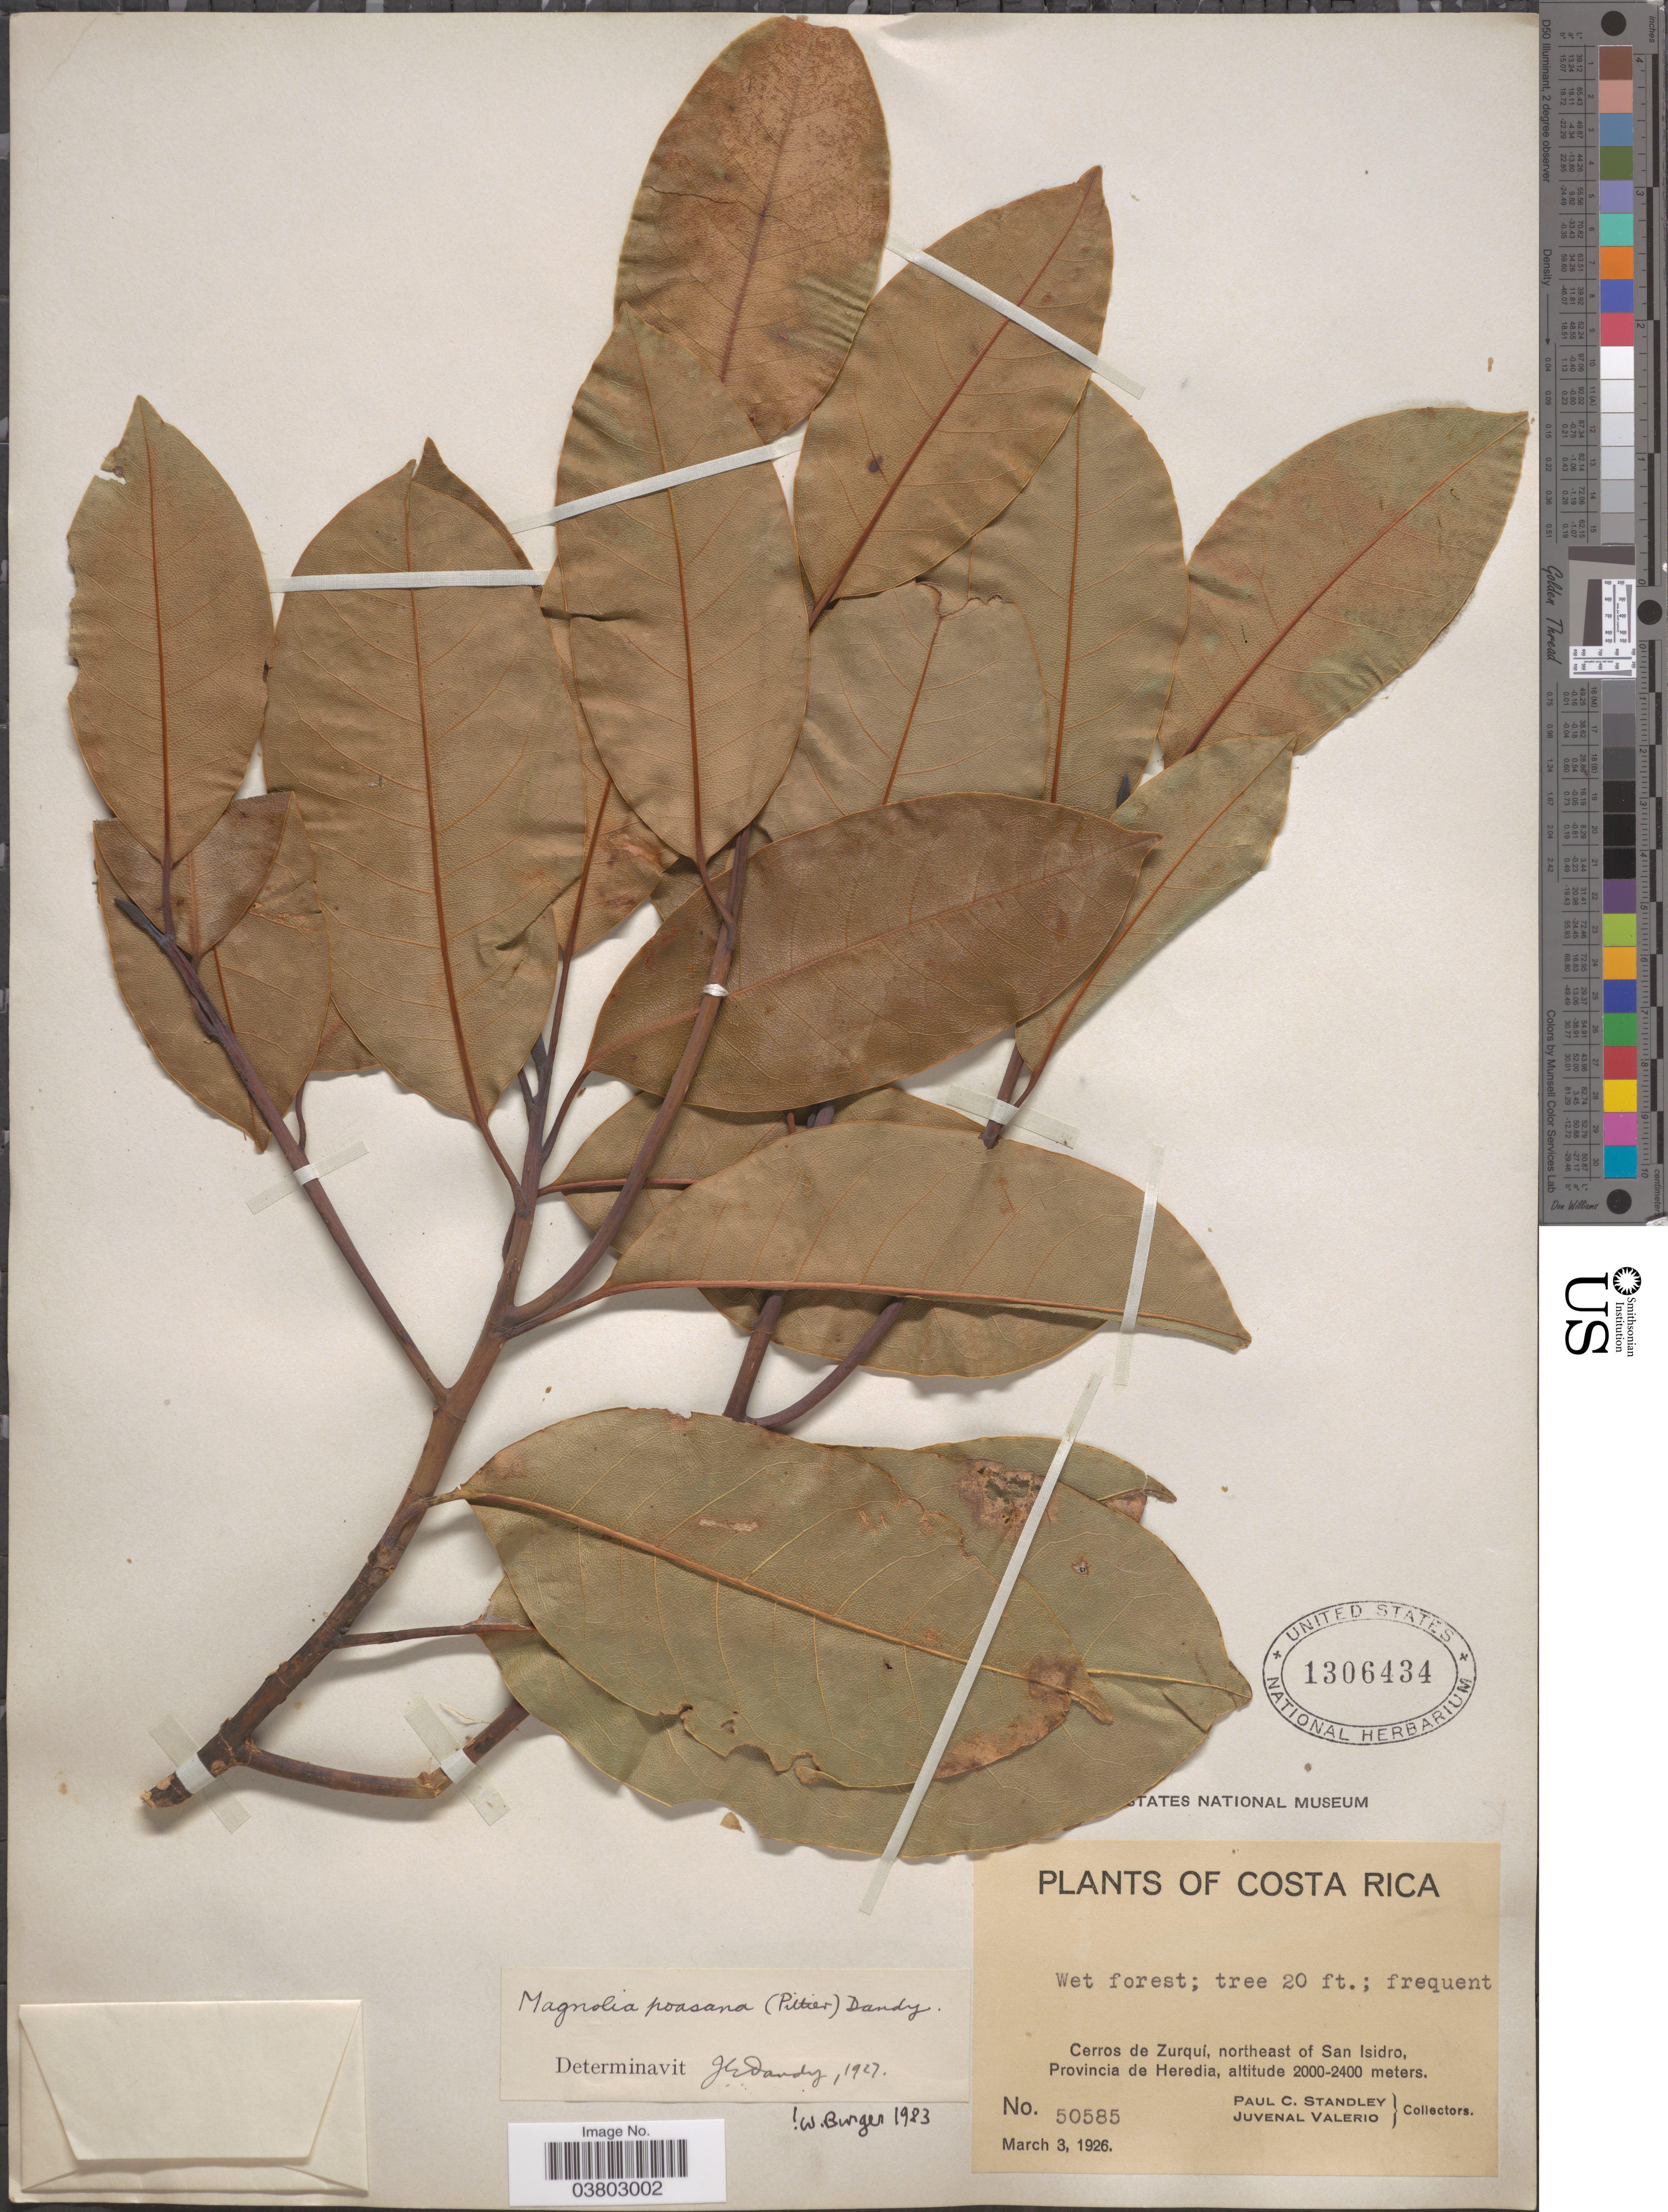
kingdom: Plantae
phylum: Tracheophyta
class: Magnoliopsida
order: Magnoliales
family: Magnoliaceae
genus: Magnolia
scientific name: Magnolia poasana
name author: Dandy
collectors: P. C. Standley & J. Valerio R.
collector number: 50585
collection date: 1926-03-03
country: Costa Rica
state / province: Heredia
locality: Cerros de Zurqui, northeast of San Isidro.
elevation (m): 2000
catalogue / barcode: US 1306434